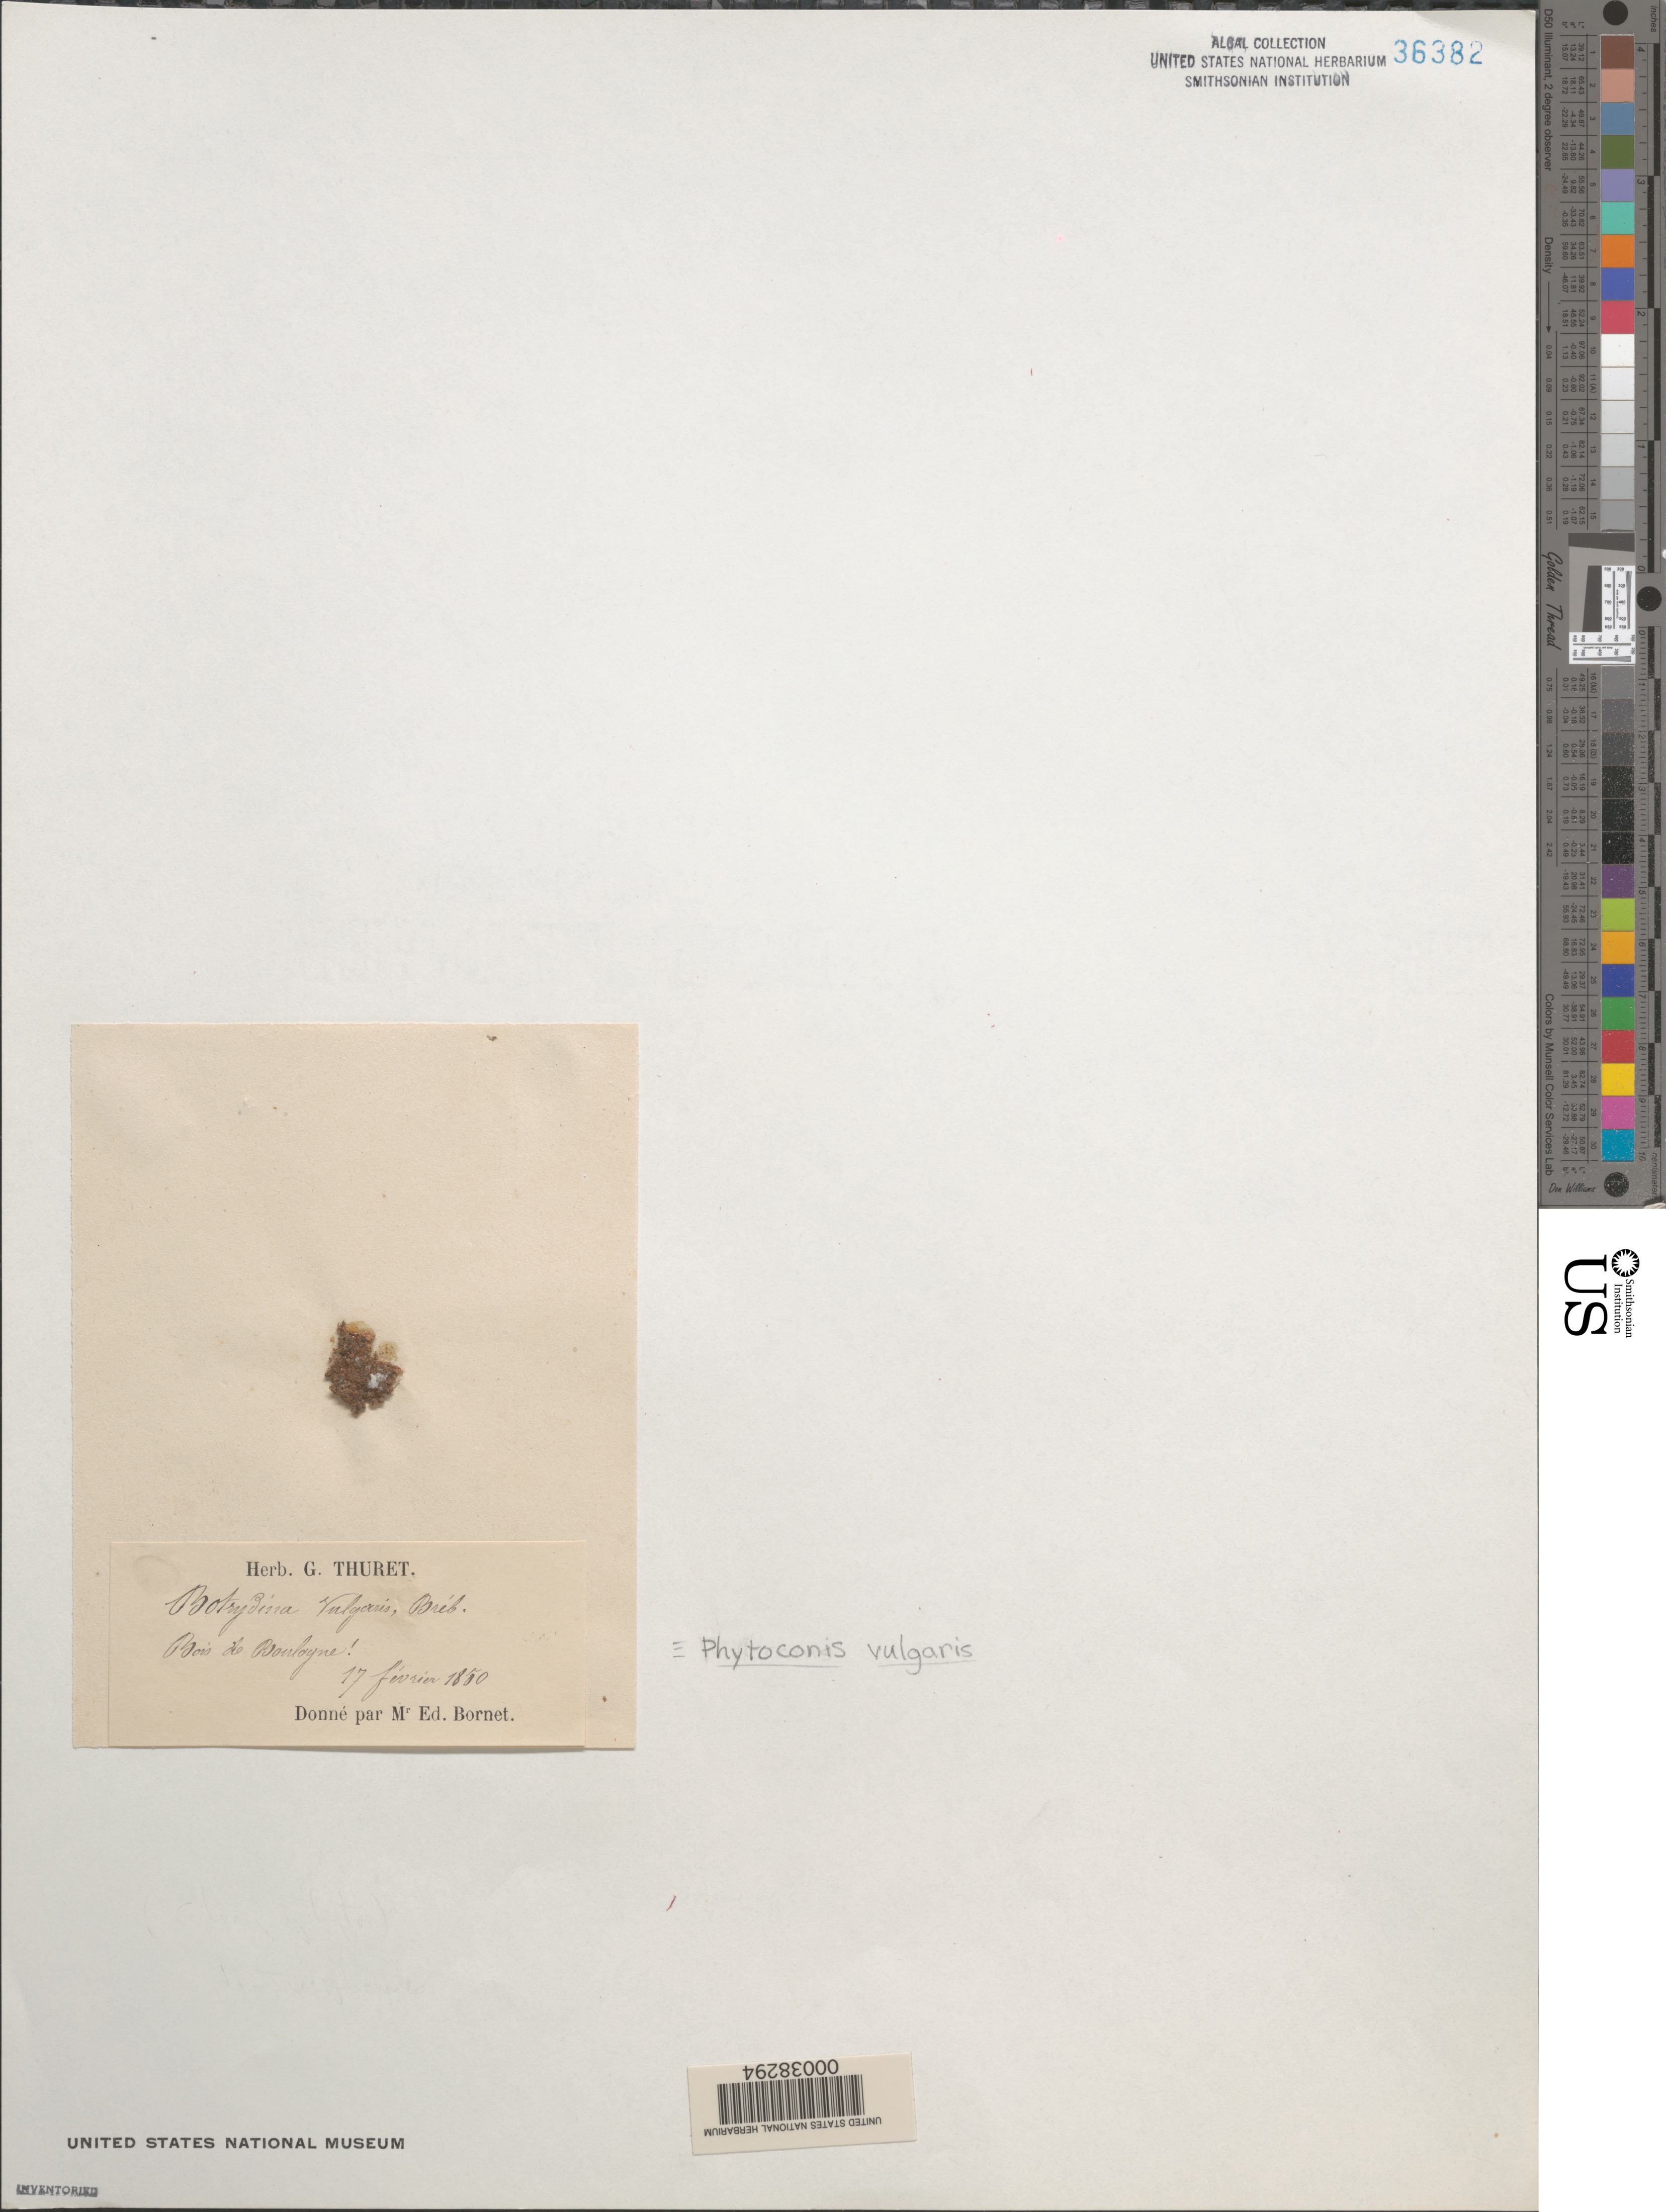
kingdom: Plantae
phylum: Rhodophyta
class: Porphyridiophyceae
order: Porphyridiales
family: Porphyridiaceae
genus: Phytoconis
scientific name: Phytoconis vulgaris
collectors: Thuret, G. (herbarium)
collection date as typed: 17 Feb 1850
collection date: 1850-02-17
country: France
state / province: Île-de-France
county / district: Paris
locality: Bois de Boulogne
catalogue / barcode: US 36382